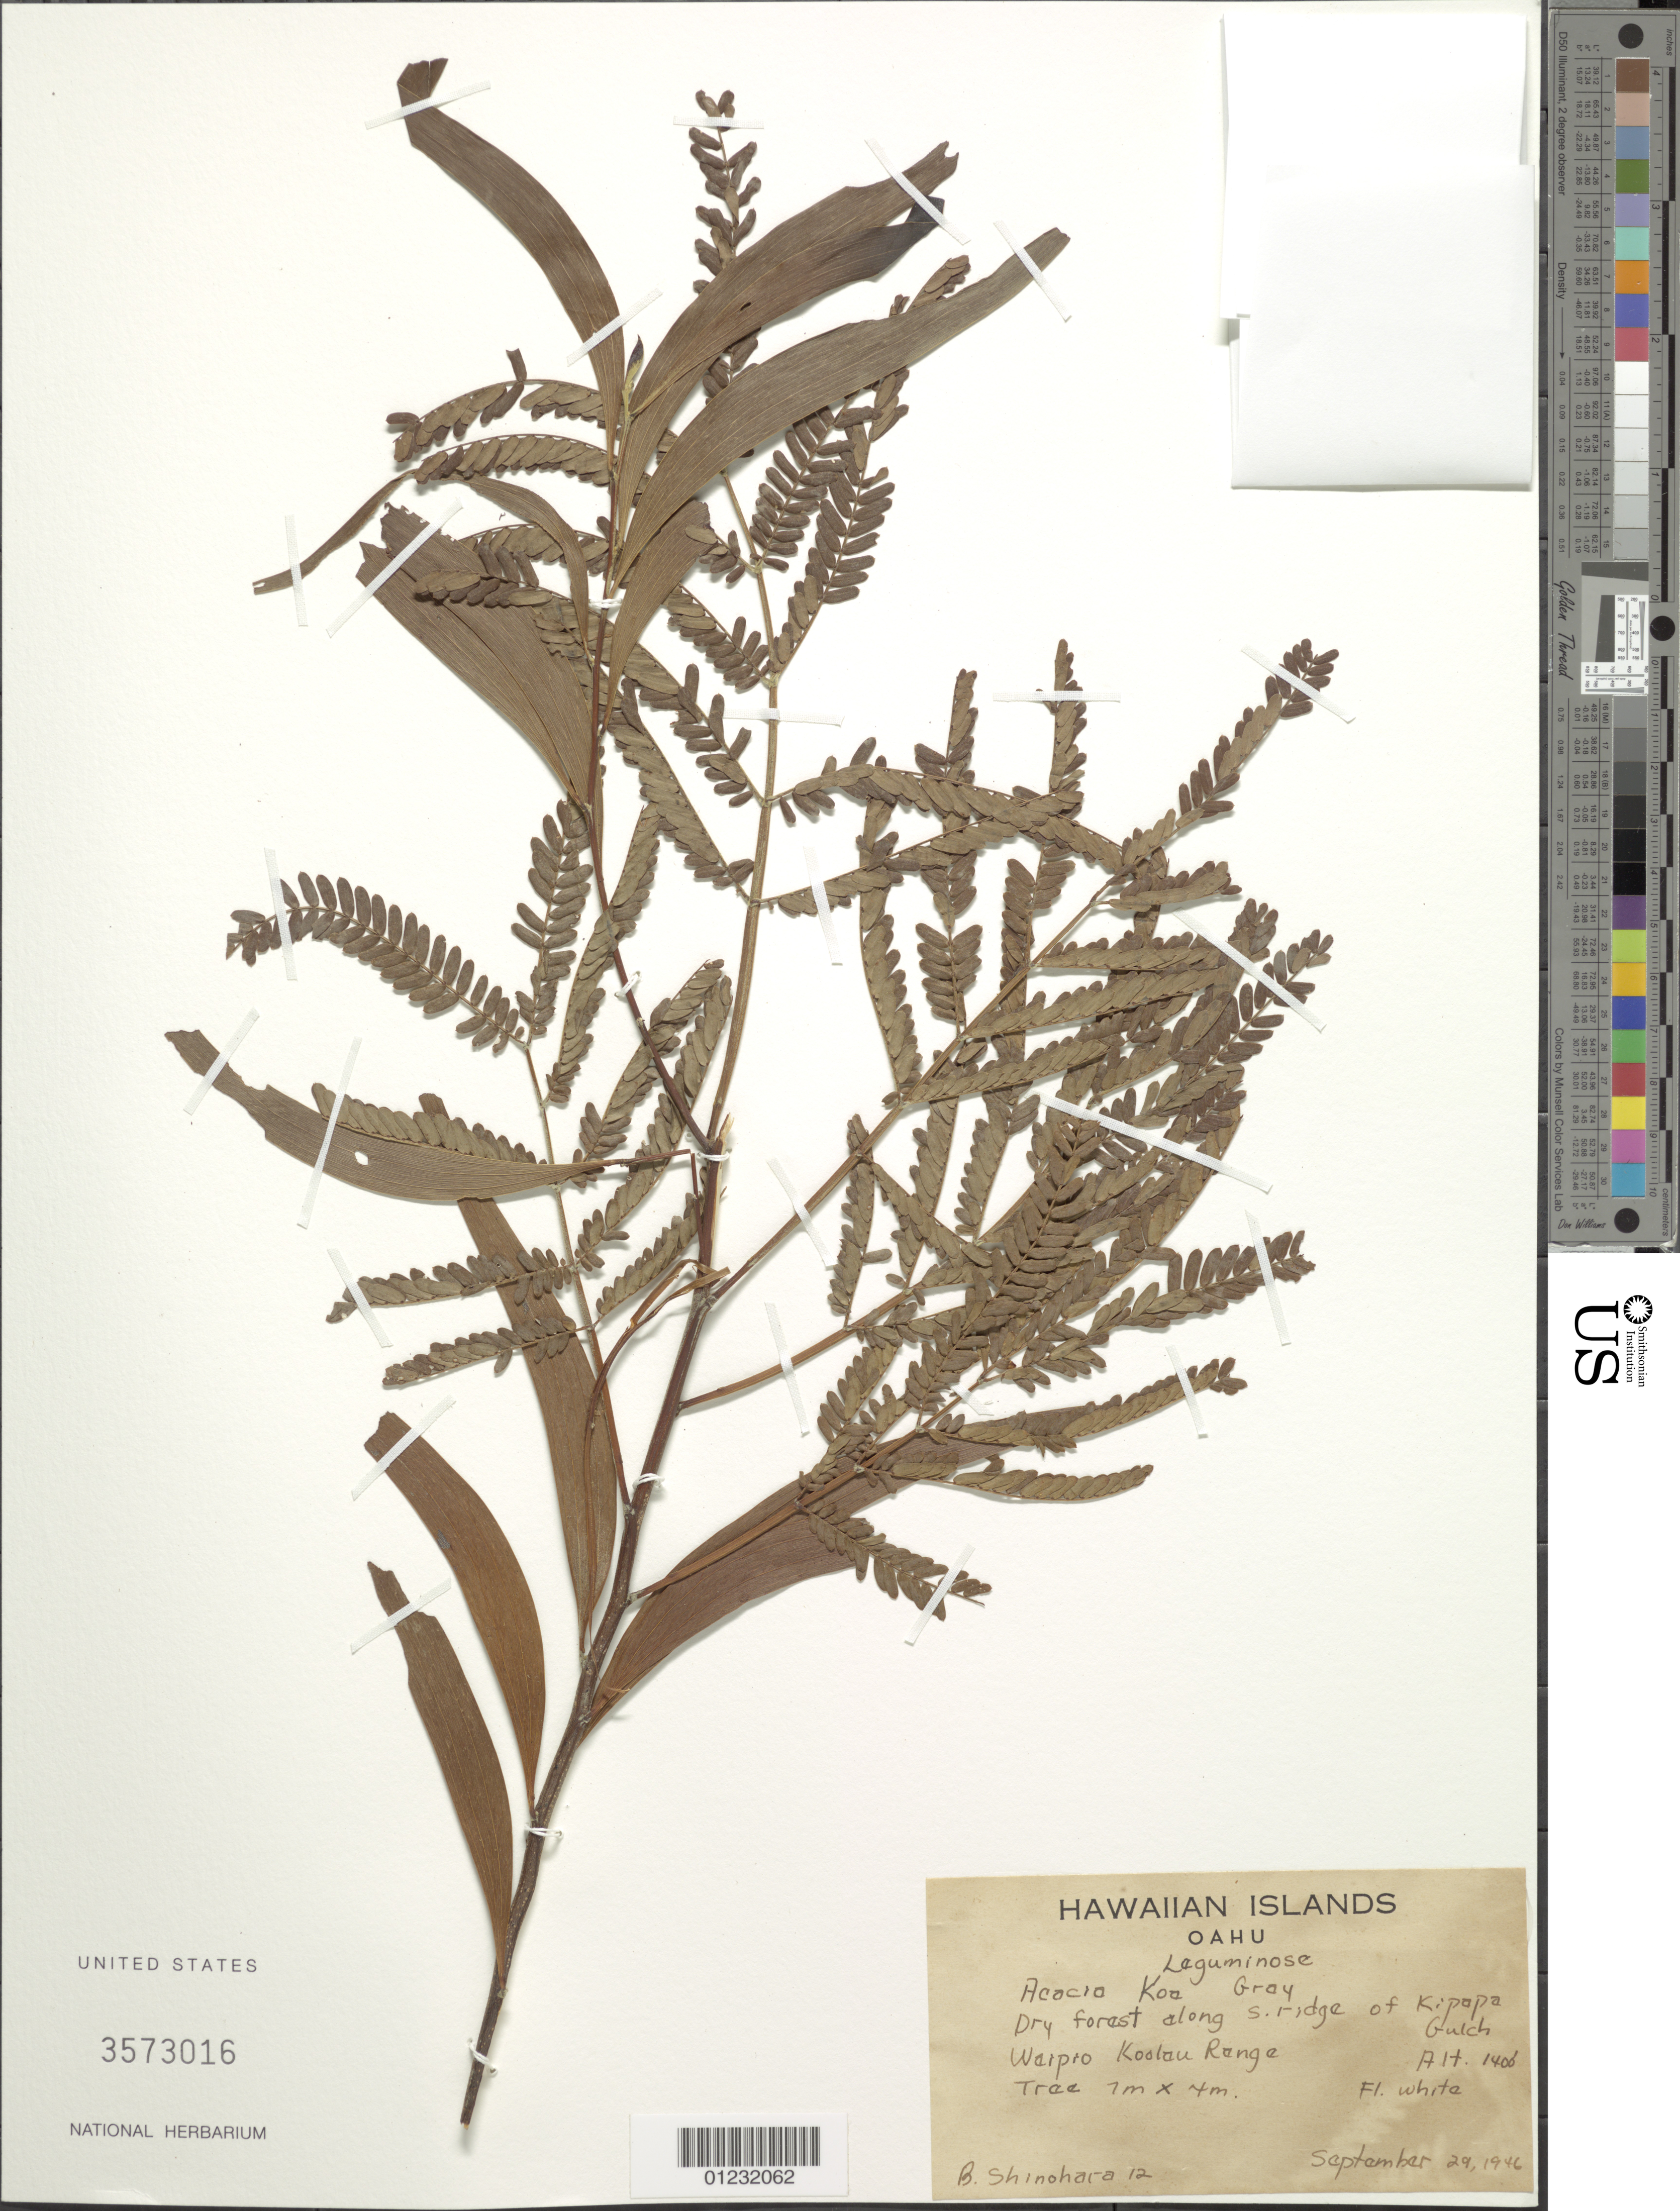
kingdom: Plantae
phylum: Tracheophyta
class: Magnoliopsida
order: Fabales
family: Fabaceae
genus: Acacia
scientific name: Acacia koa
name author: A. Gray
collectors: B. Shinohora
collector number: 12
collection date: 1946-09-29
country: United States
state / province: Hawaii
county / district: Honolulu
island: Oahu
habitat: Dry forest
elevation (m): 427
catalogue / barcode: US 3573016